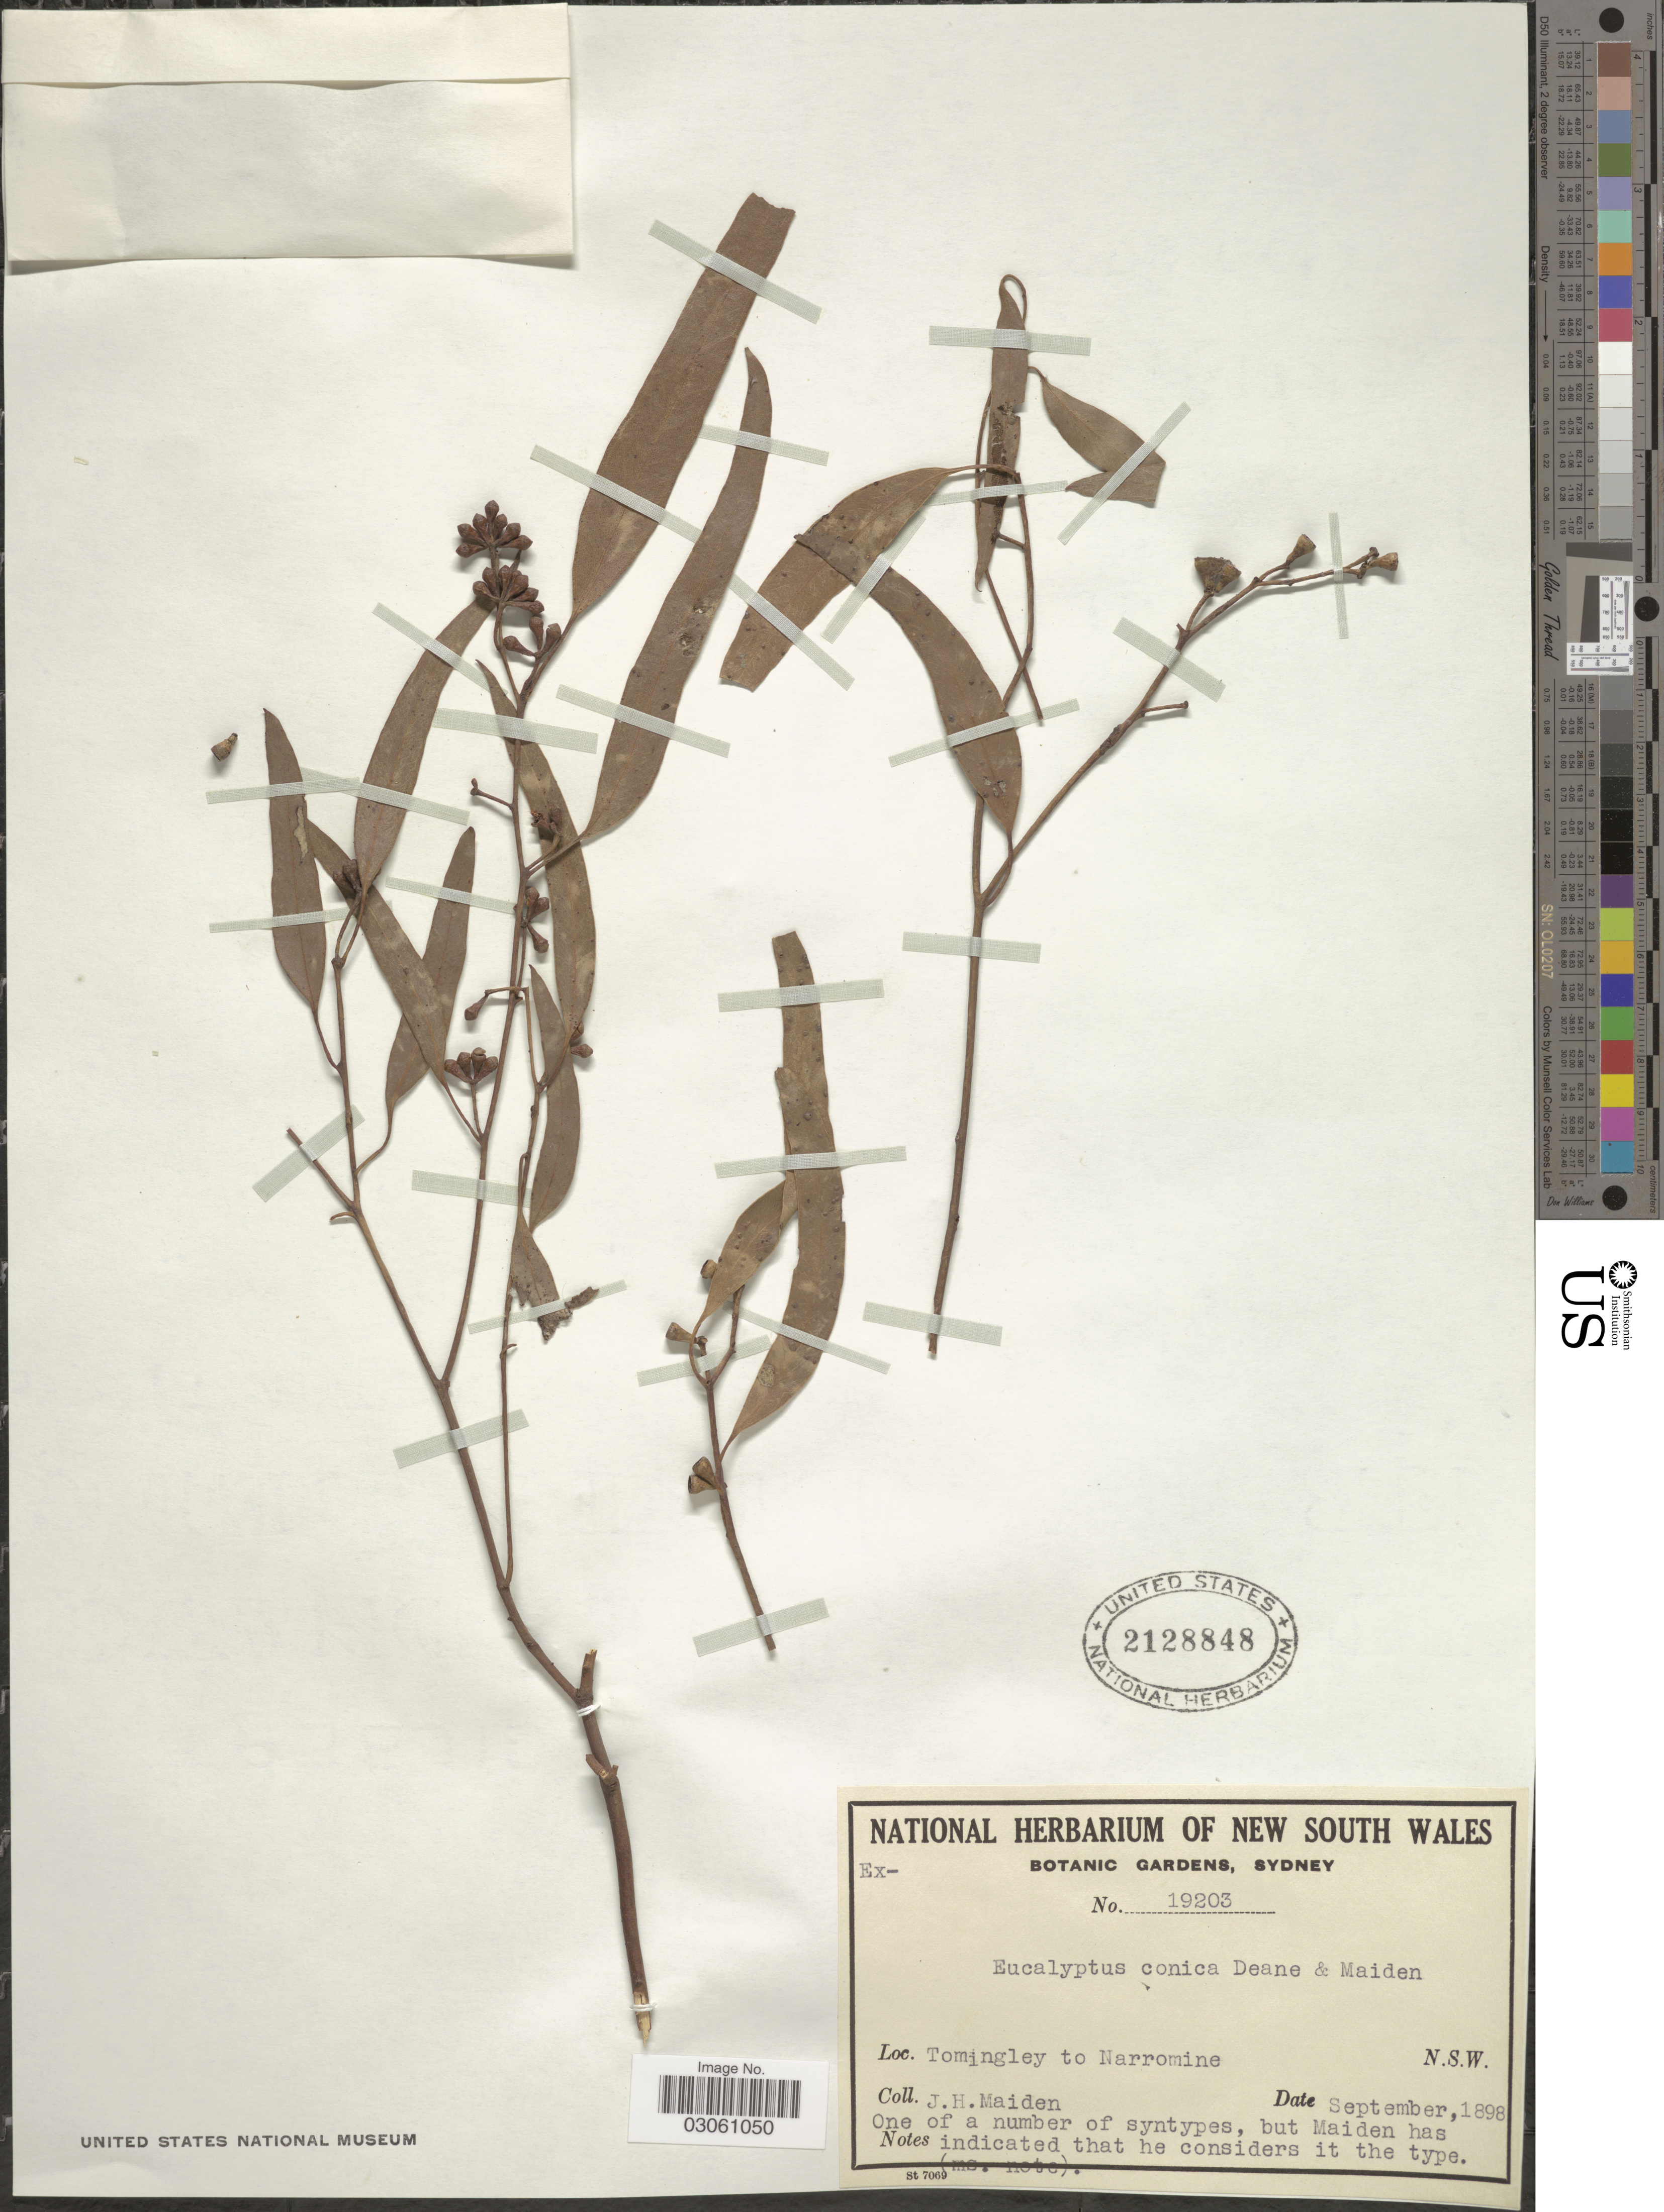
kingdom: Plantae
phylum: Tracheophyta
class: Magnoliopsida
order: Myrtales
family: Myrtaceae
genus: Eucalyptus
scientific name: Eucalyptus conica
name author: H. Deane & Maiden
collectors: J. Maiden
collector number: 19203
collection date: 1898-09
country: Australia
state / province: New South Wales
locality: Tomingley to Narromine.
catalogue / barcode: US 2128848